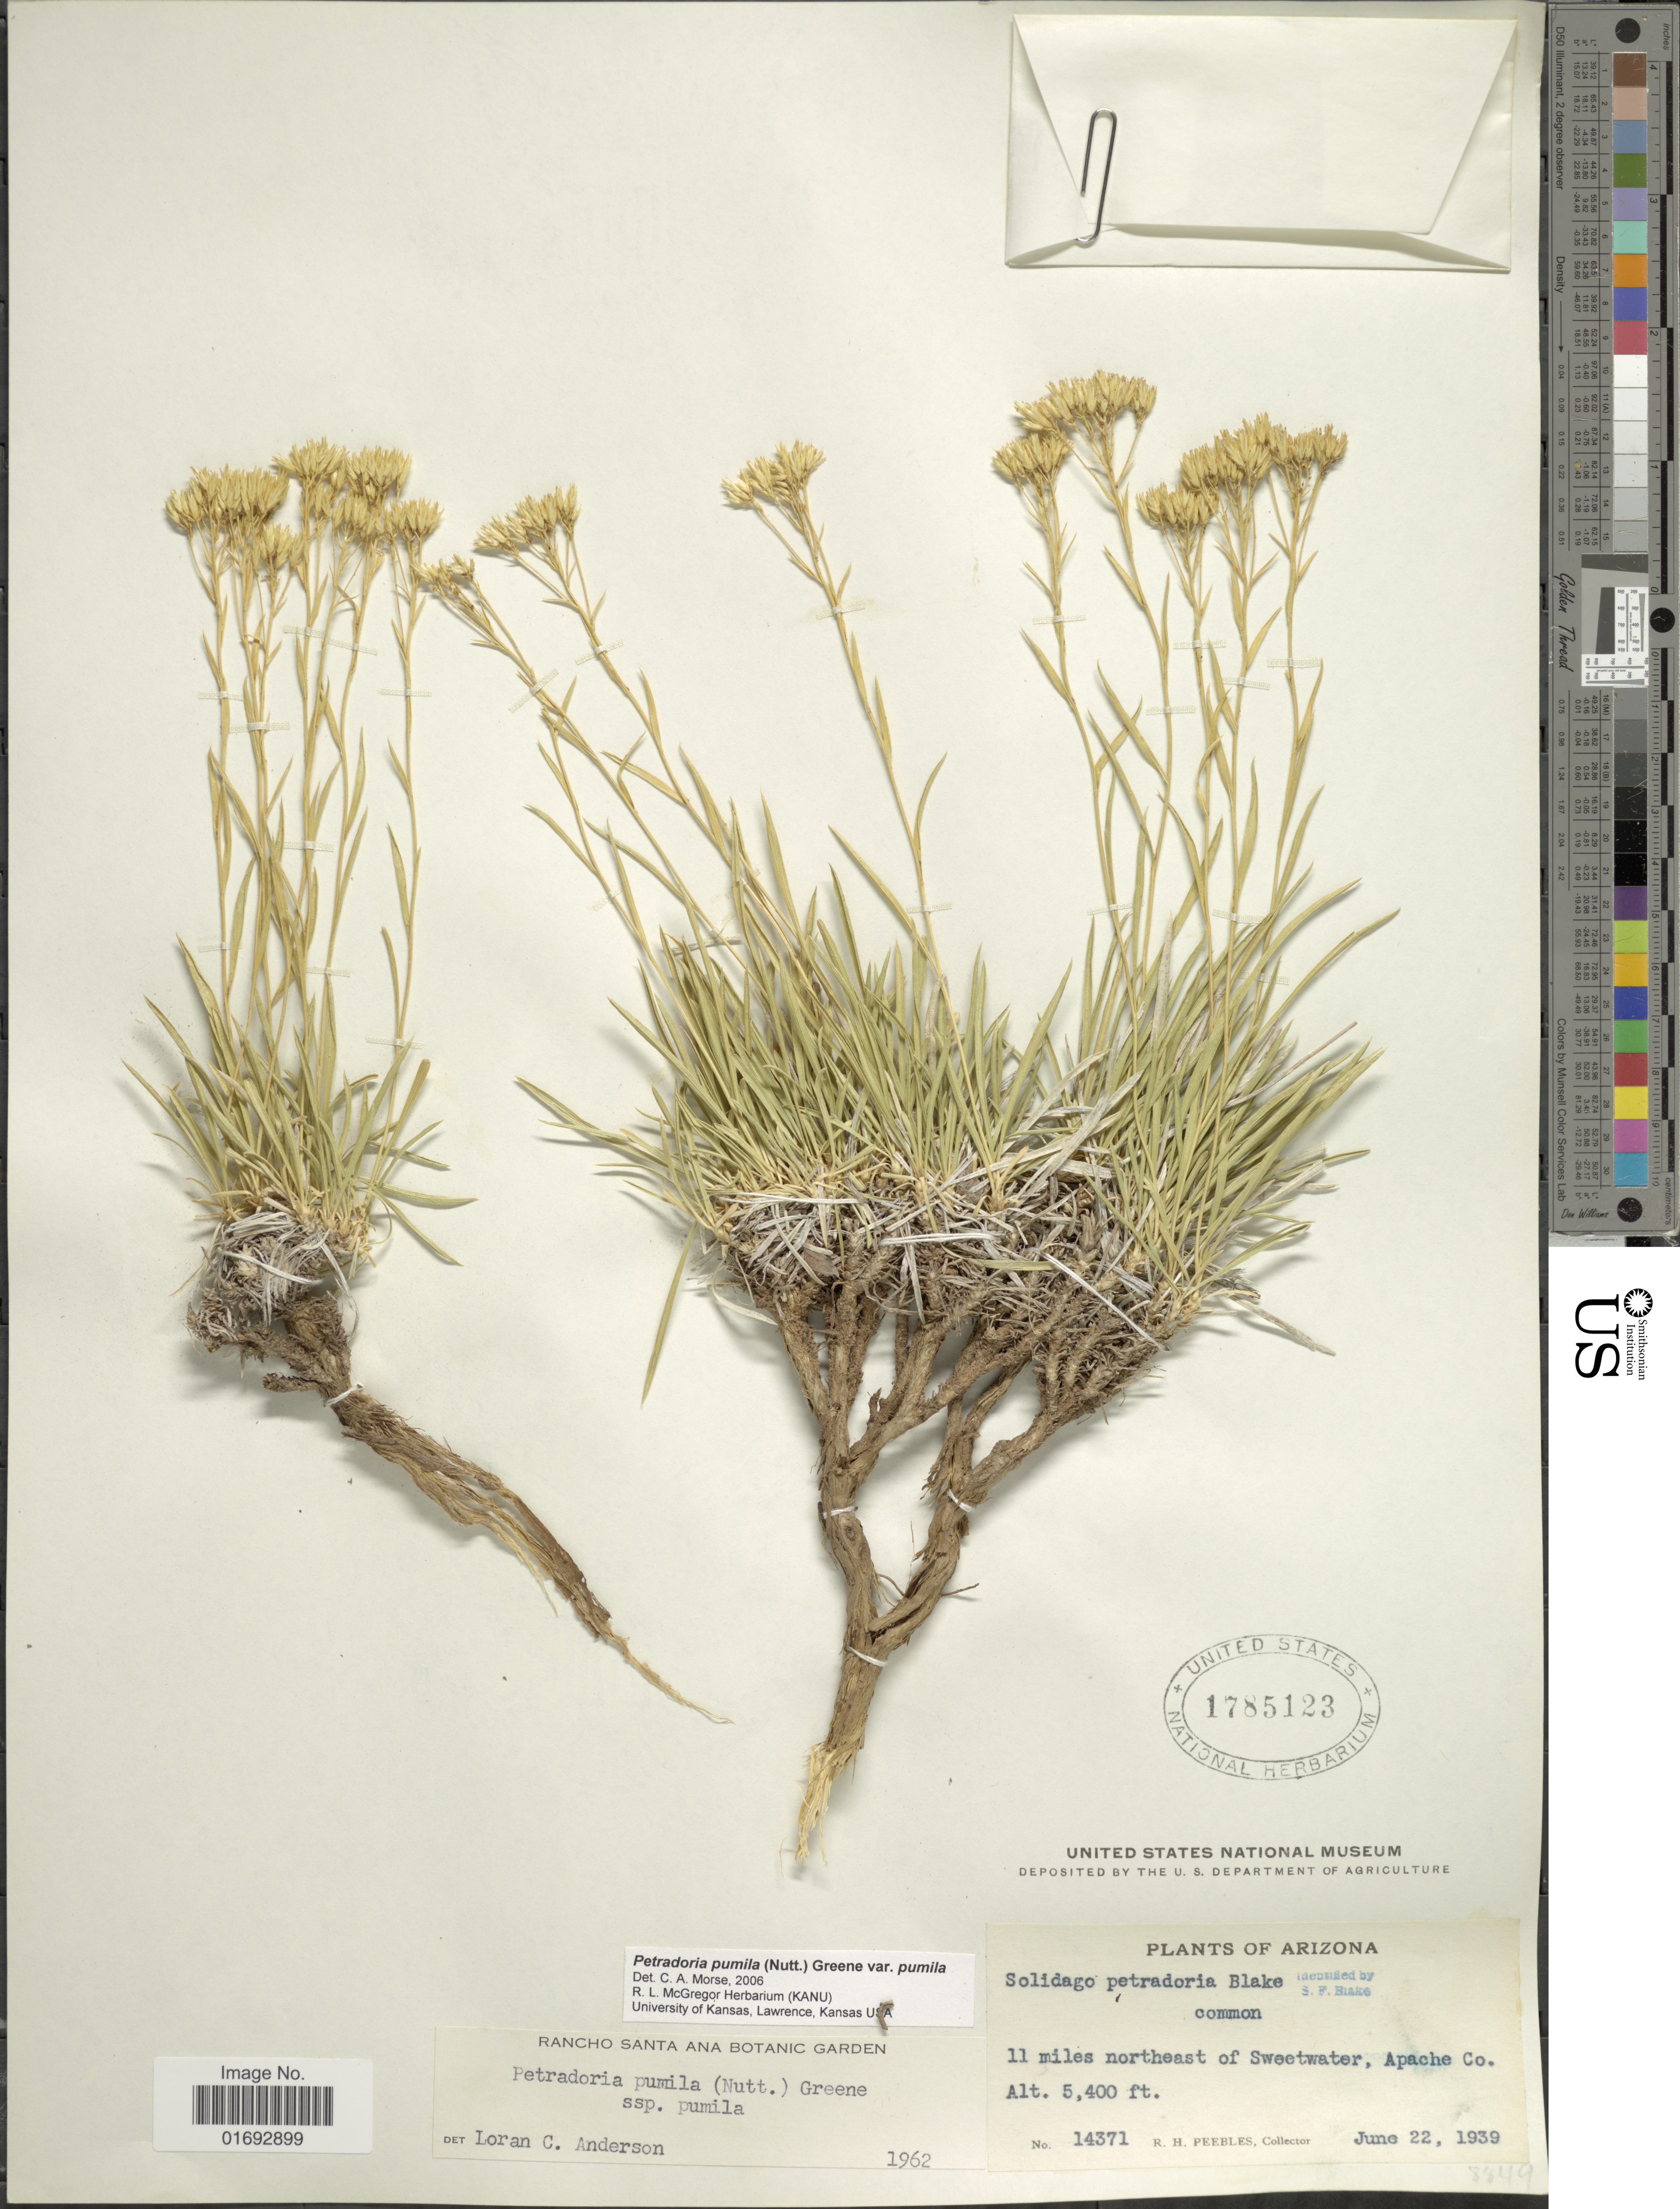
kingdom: Plantae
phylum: Tracheophyta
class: Magnoliopsida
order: Asterales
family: Asteraceae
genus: Petradoria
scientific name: Petradoria pumila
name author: (Nutt.) Greene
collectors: R. H. Peebles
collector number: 14371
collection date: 1939-06-22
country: United States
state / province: Arizona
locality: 11 miles northeast of Sweetwater, Apache Co.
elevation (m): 1646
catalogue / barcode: US 1785123